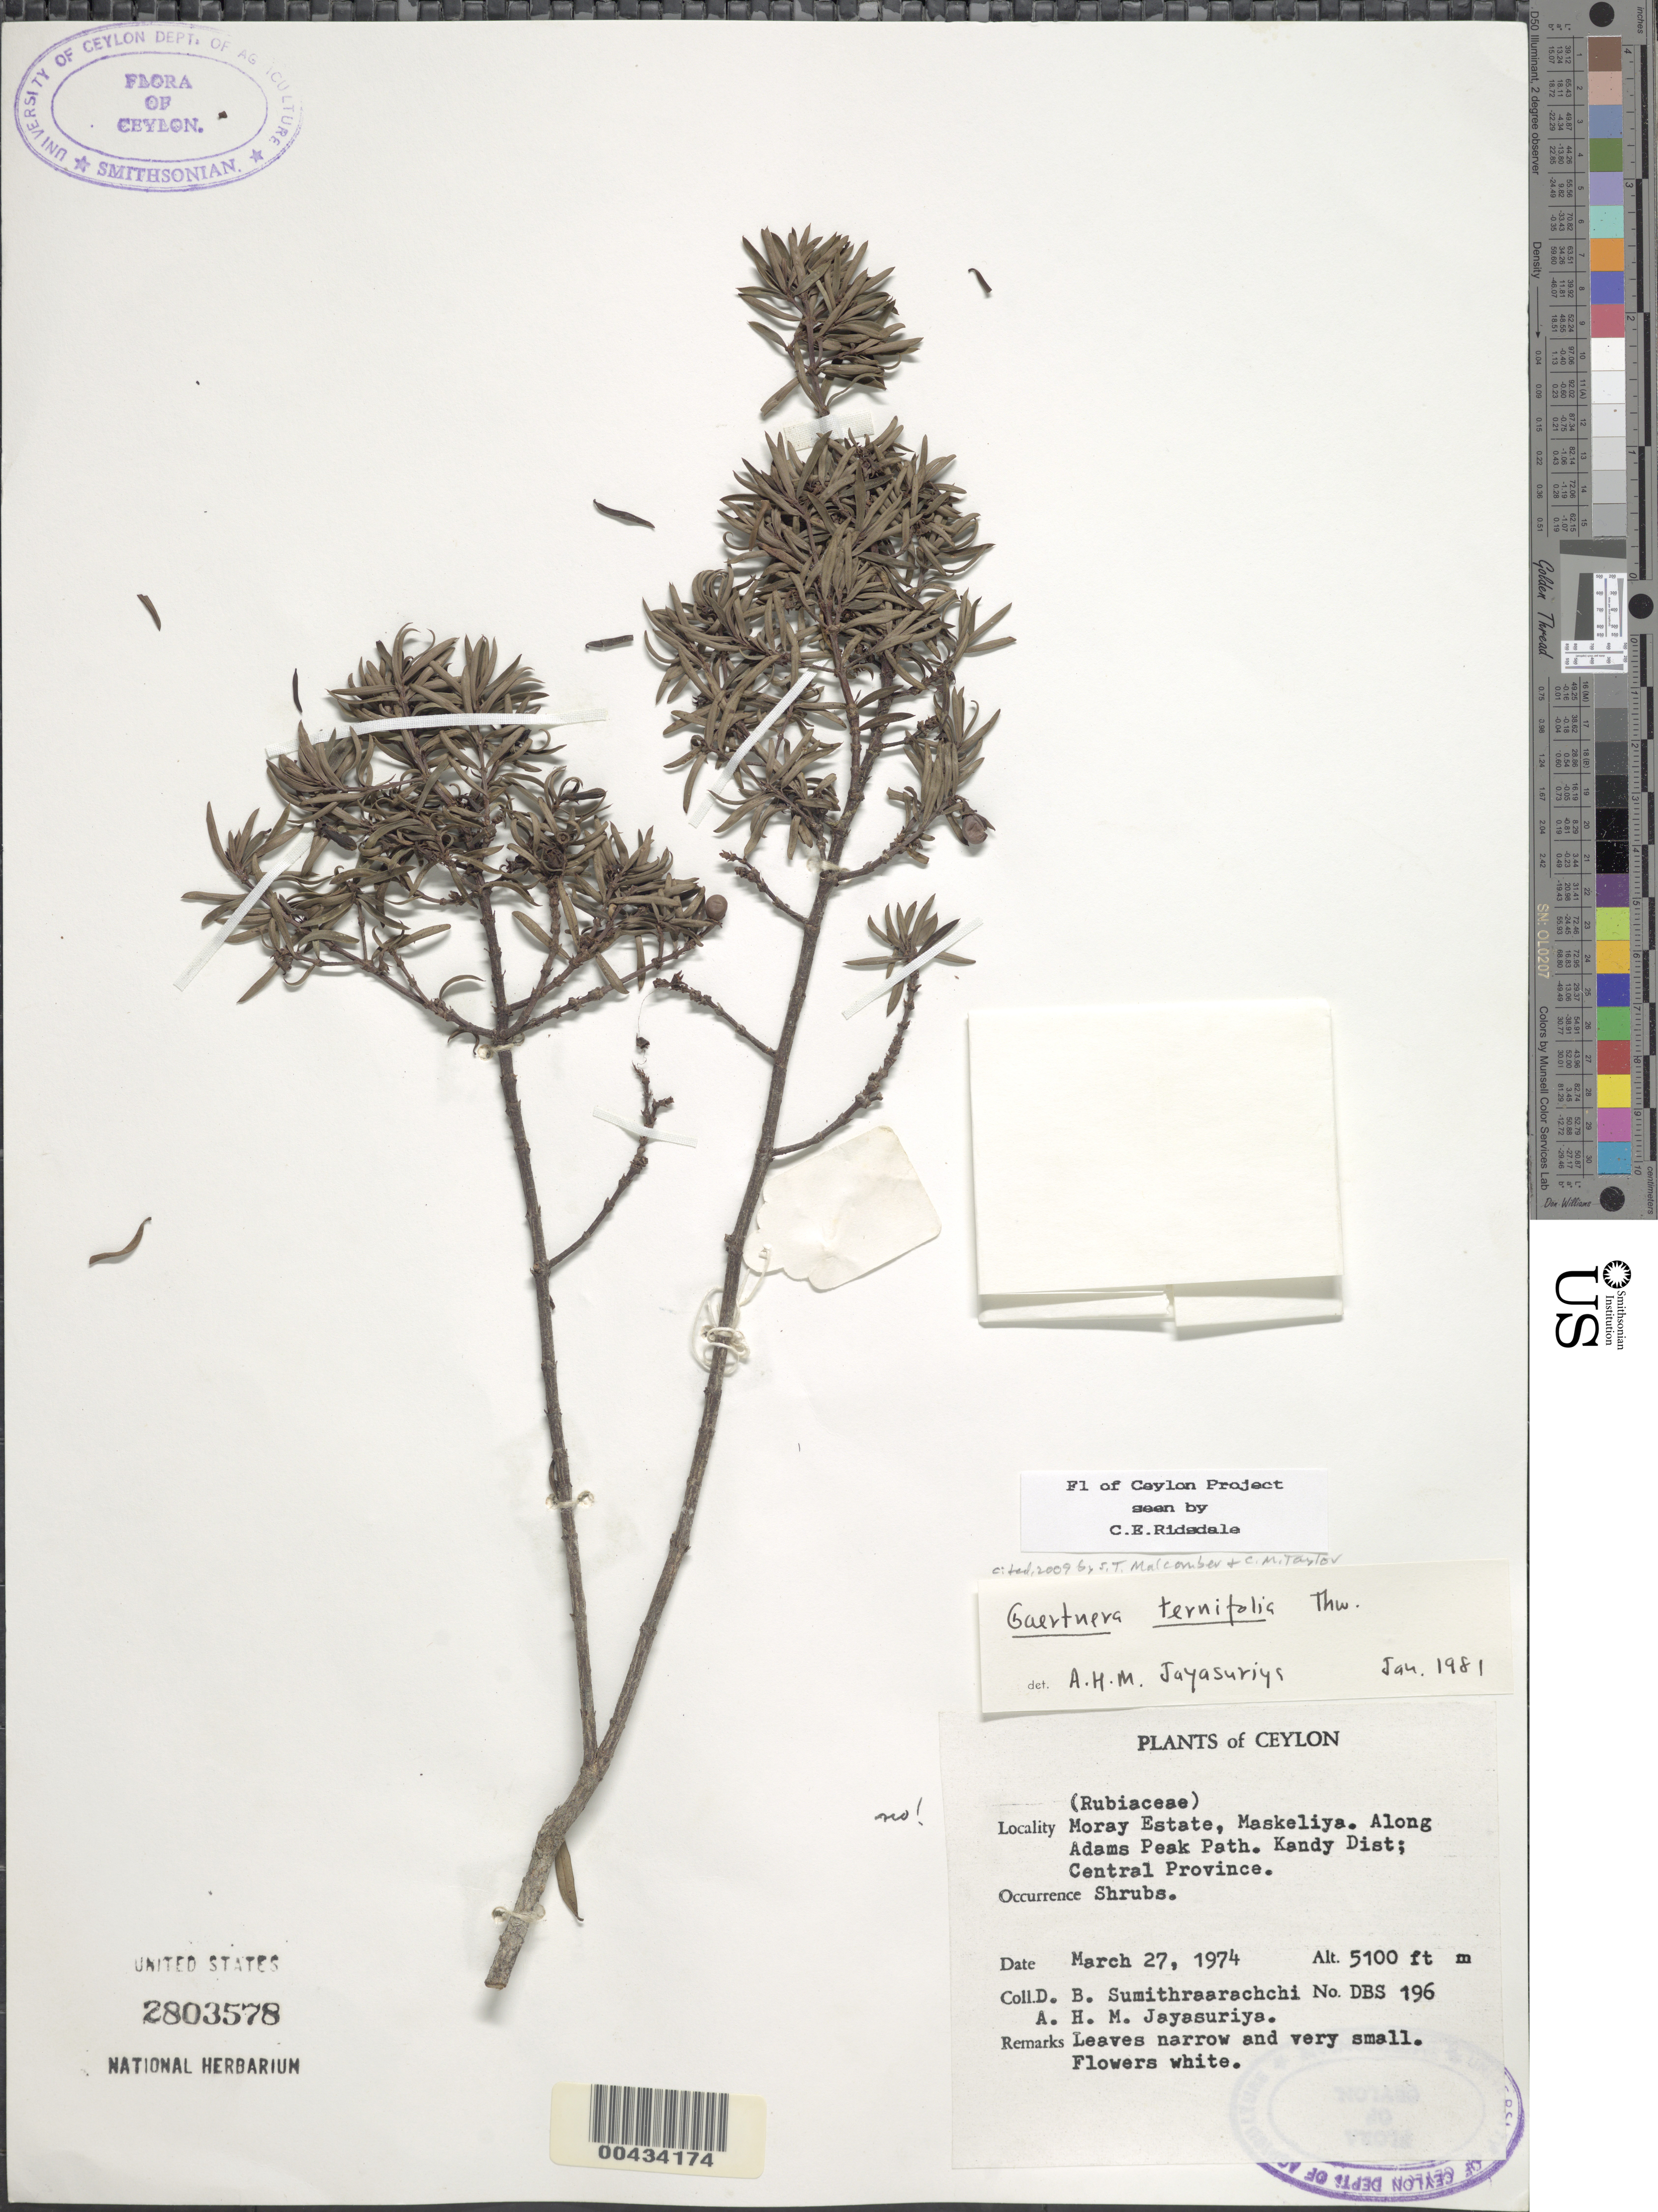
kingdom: Plantae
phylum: Tracheophyta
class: Magnoliopsida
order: Gentianales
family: Rubiaceae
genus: Gaertnera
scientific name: Gaertnera ternifolia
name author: Thwaites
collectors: D. B. Sumithraarachchi & A. H. Jayasuriya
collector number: DBS 196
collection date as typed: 27 Mar 1974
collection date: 1974-03-27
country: Sri Lanka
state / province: Central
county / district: Kandy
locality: Moray Estate, Maskeliya, along Adam's Peak path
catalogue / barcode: US 2803578